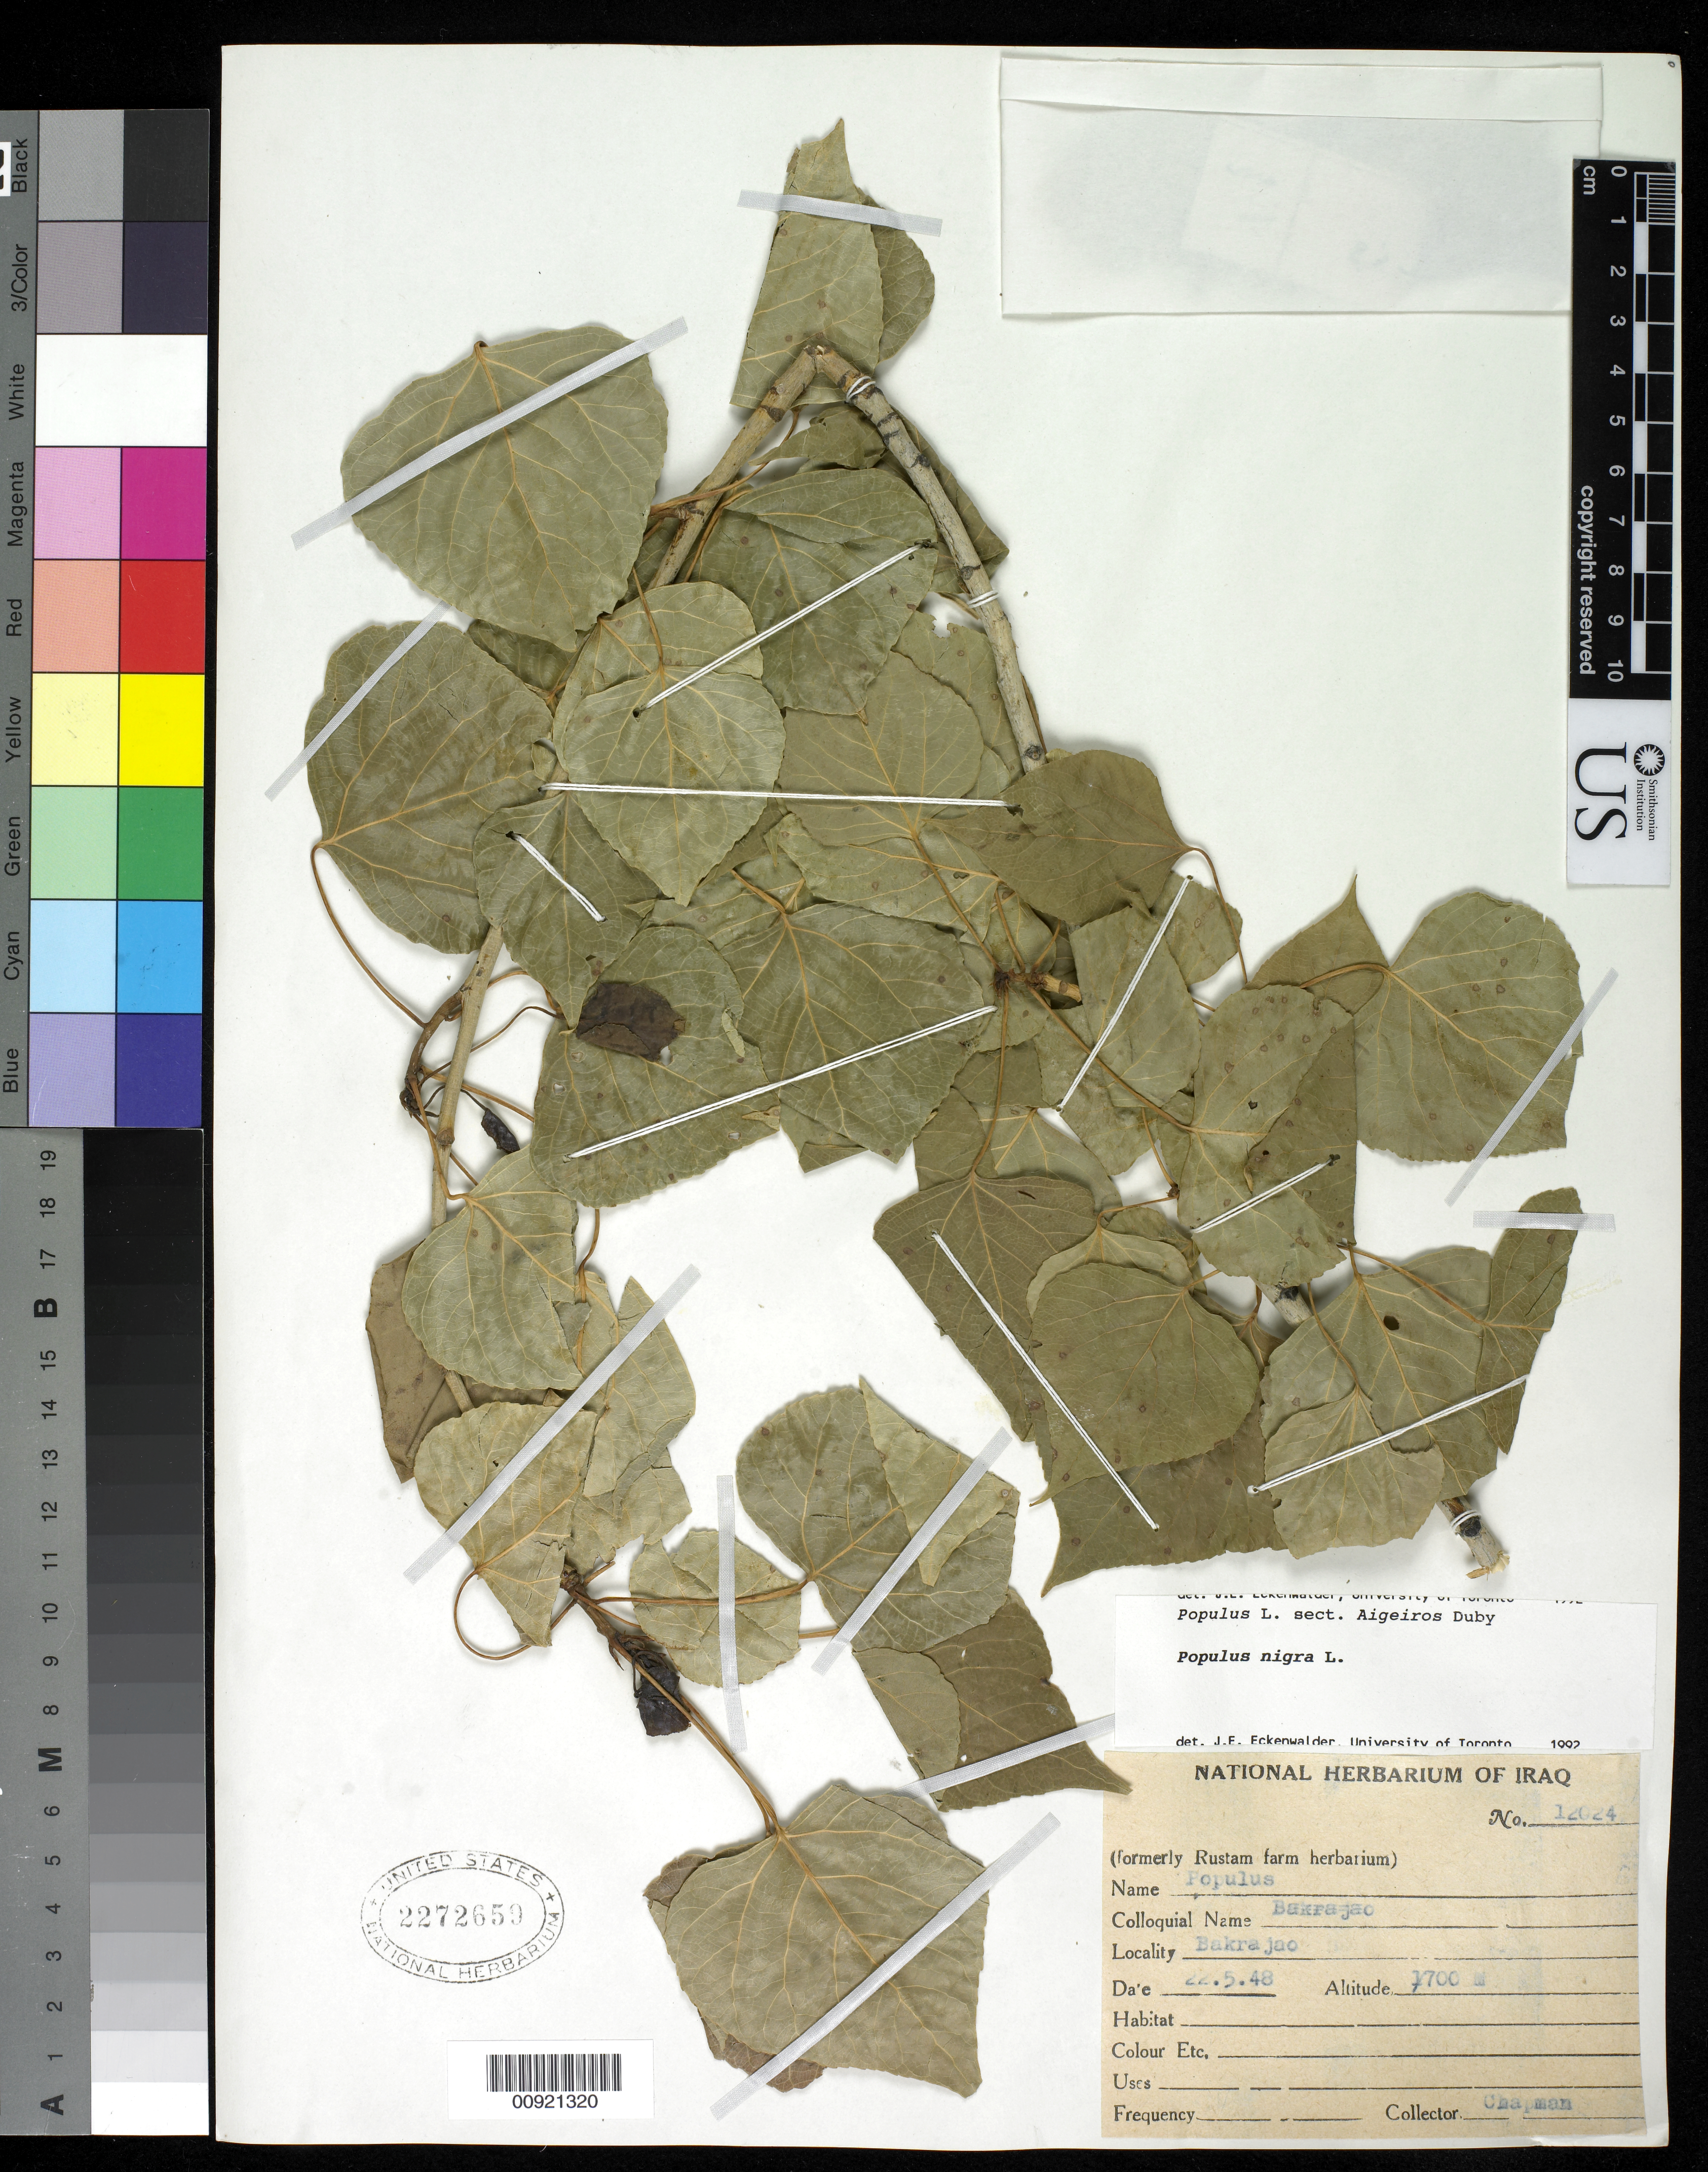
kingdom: Plantae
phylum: Tracheophyta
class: Magnoliopsida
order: Malpighiales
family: Salicaceae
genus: Populus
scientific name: Populus nigra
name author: L.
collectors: A. Chapman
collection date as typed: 22 May 1848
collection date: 1848-05-22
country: Iraq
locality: Bakrajao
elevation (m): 1700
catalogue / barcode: US 2272659